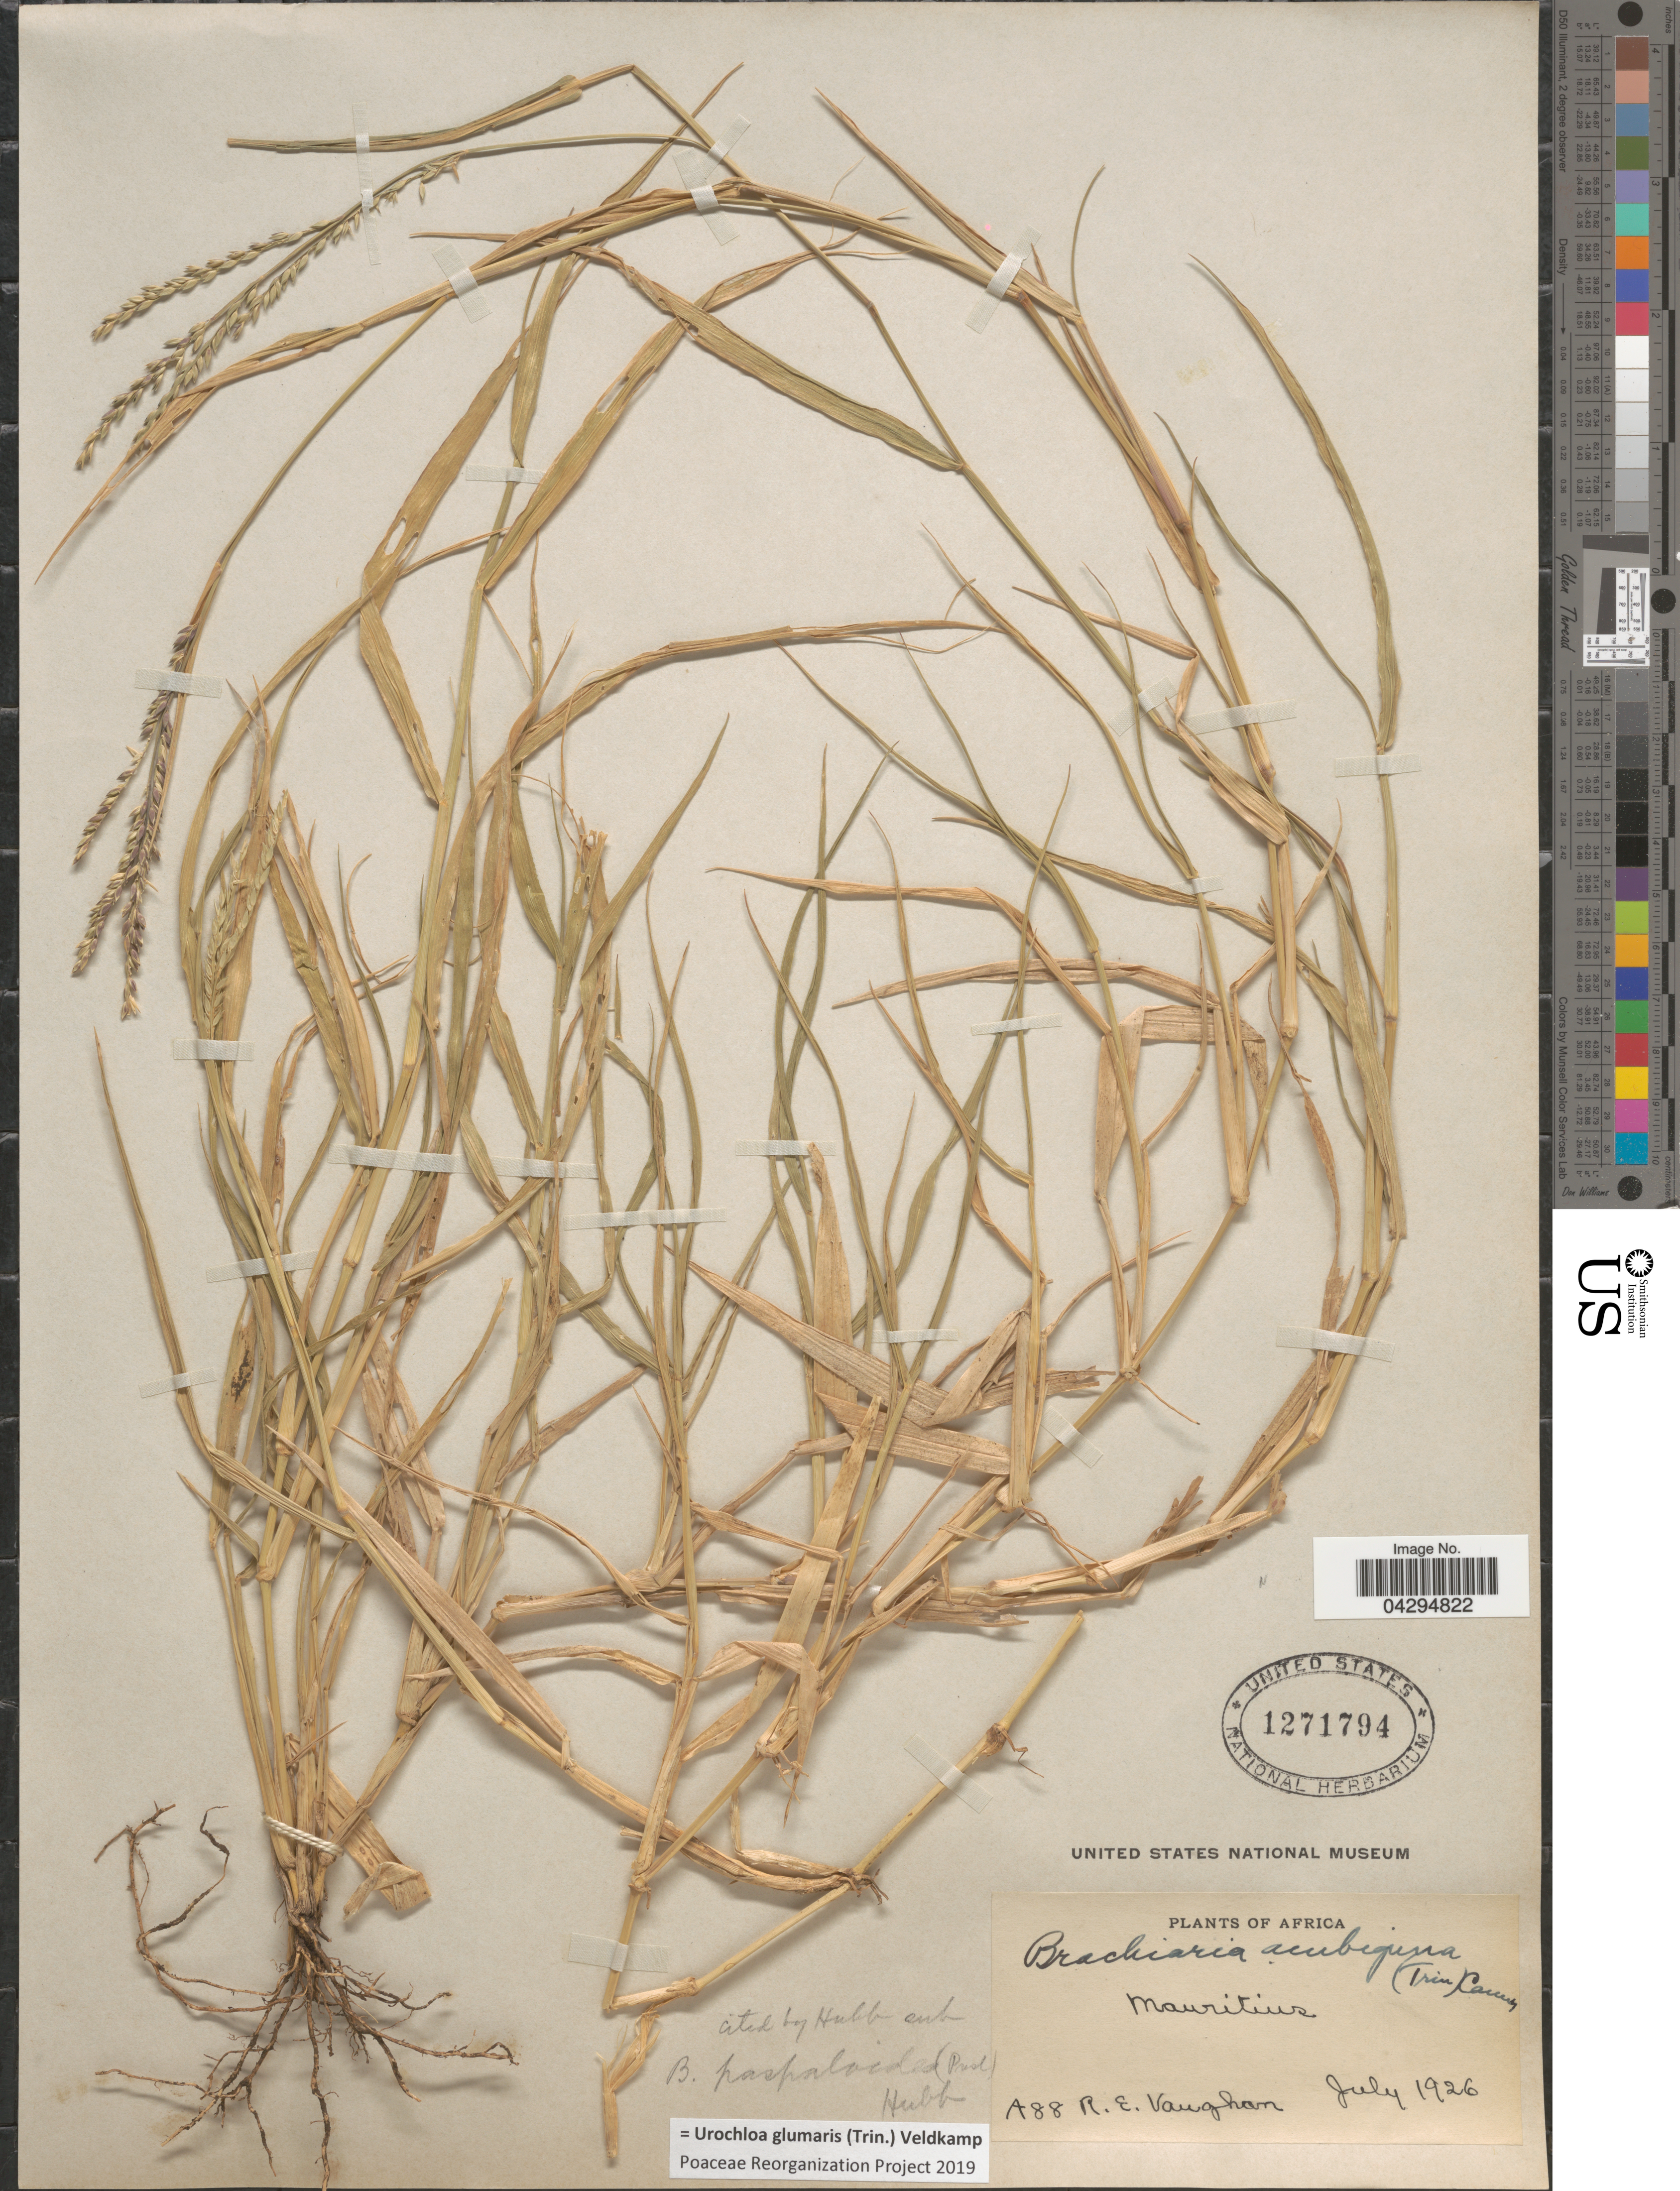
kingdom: Plantae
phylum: Tracheophyta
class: Liliopsida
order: Poales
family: Poaceae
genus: Urochloa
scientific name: Urochloa glumaris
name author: (Trin.) Veldkamp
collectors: R. Vaughan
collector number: A88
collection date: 1926-07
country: Mauritius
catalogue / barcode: US 1271794